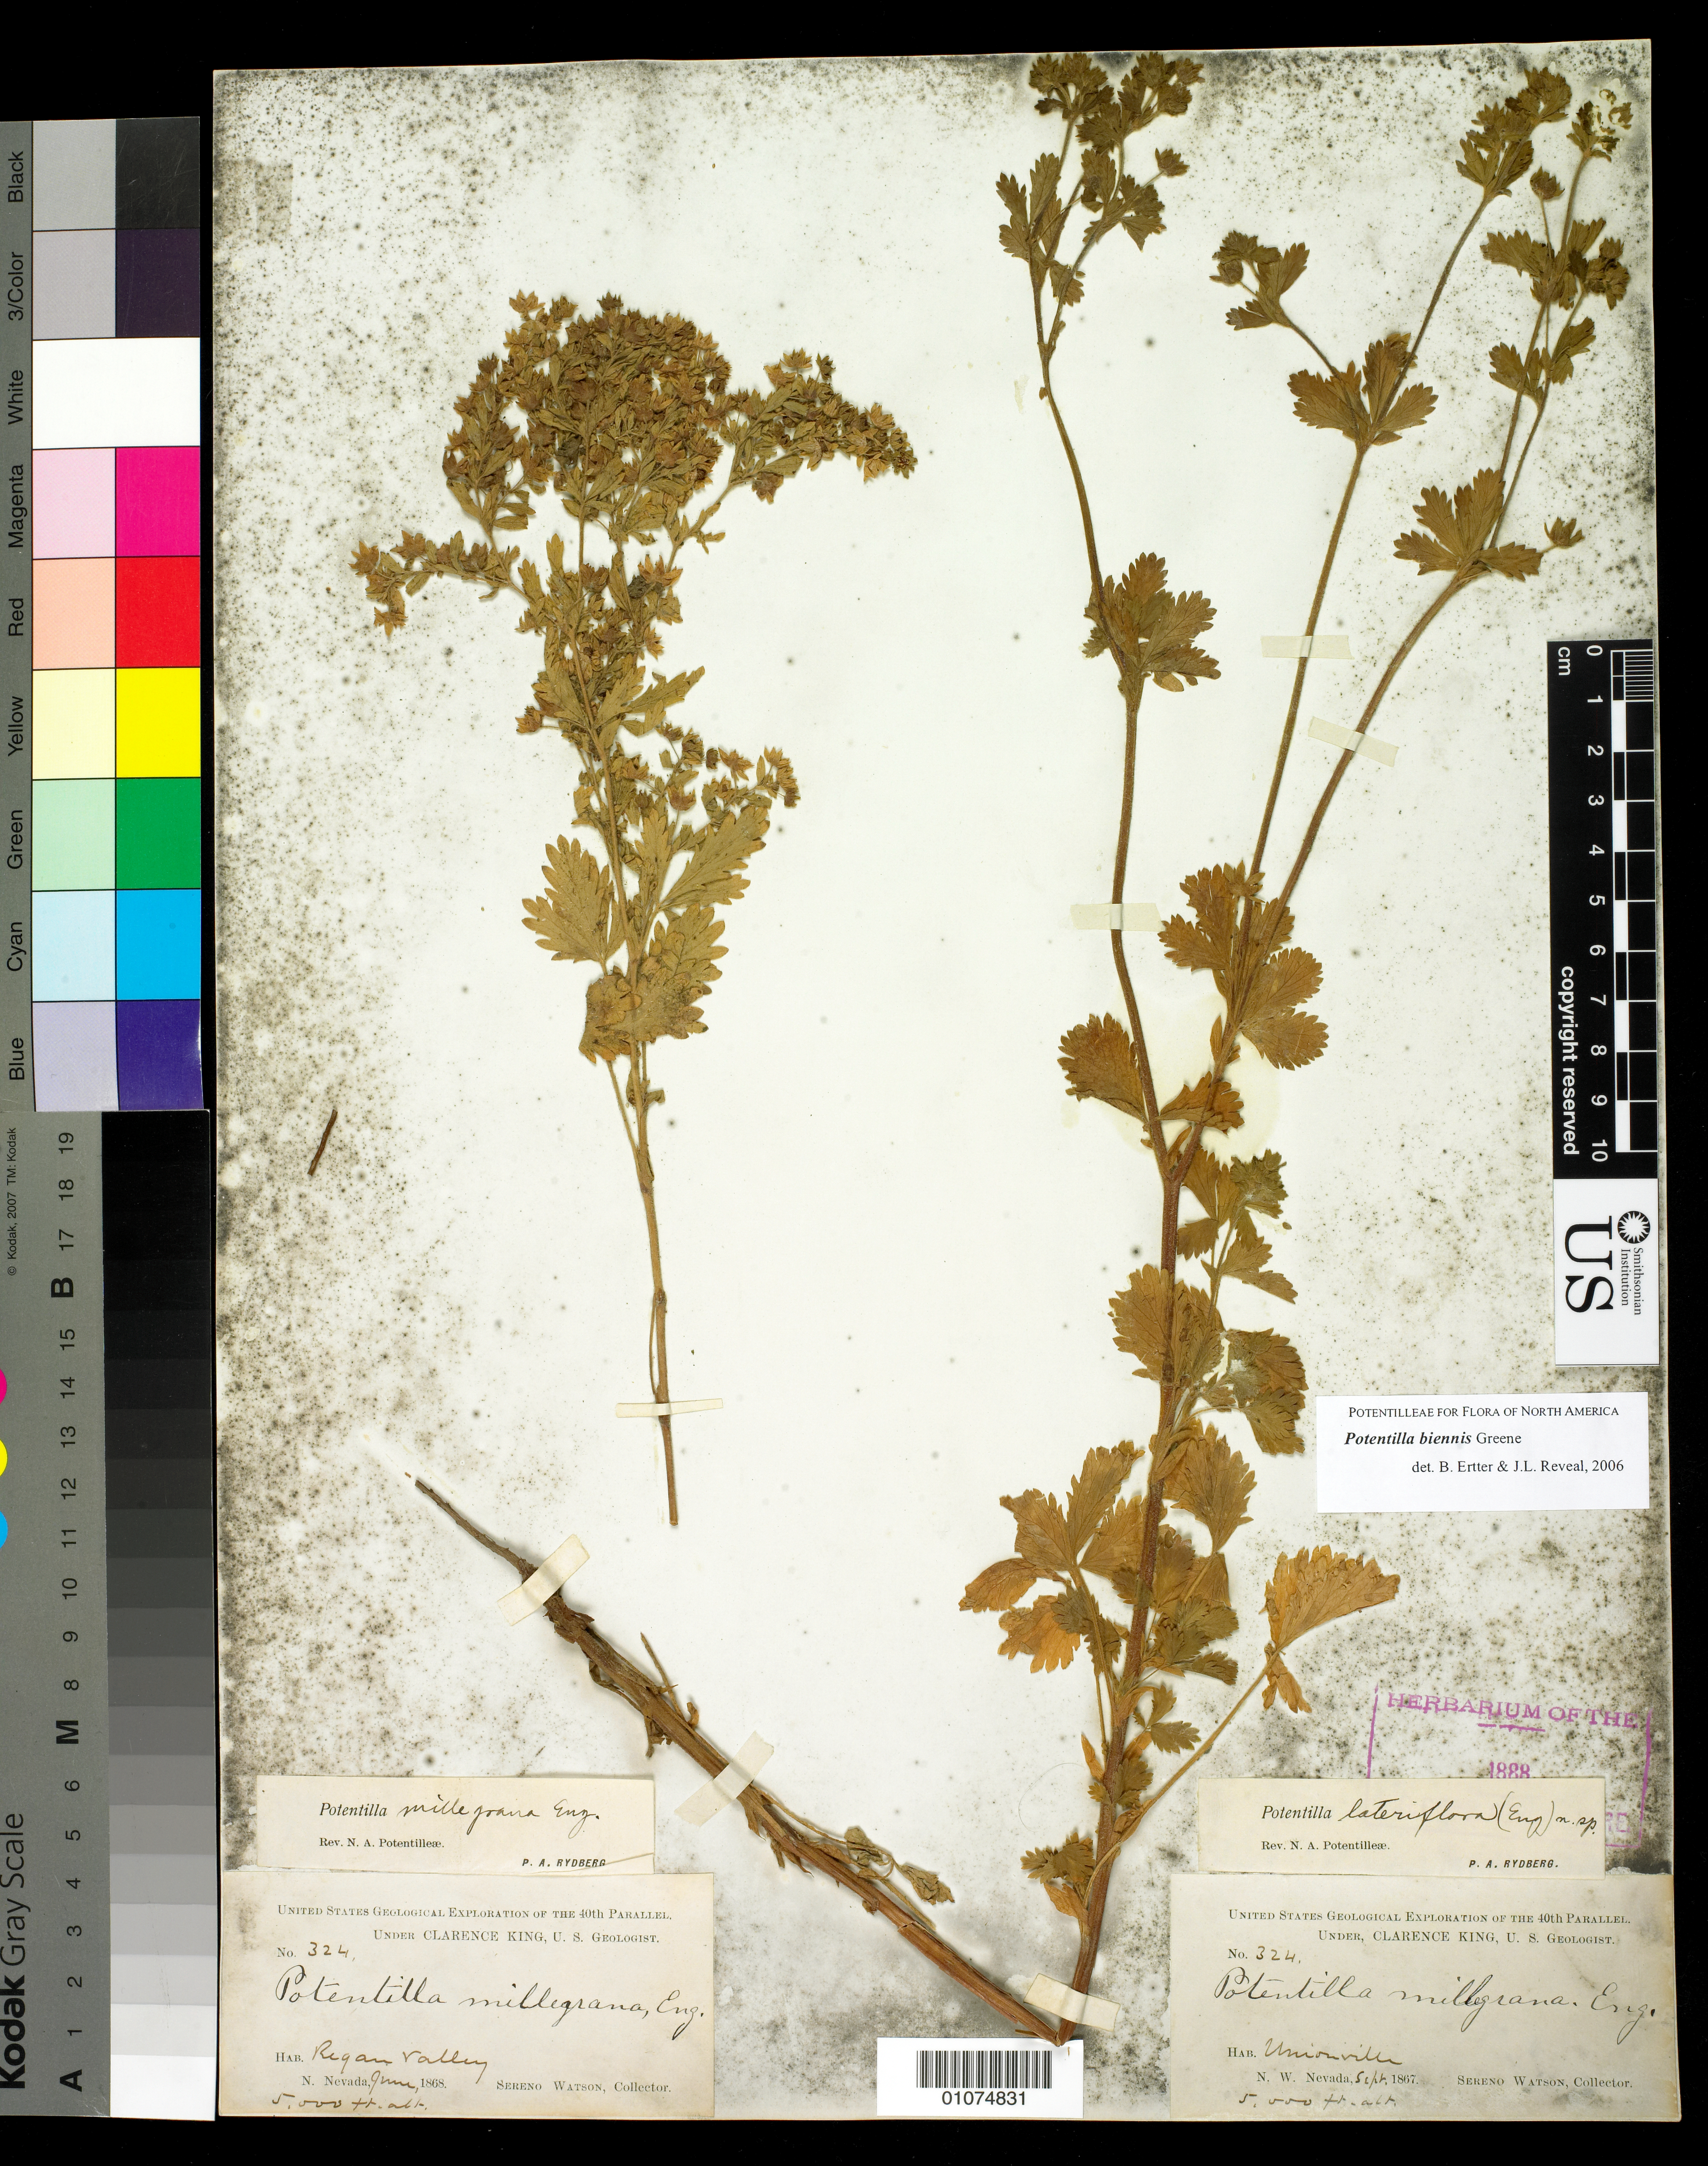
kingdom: Plantae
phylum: Tracheophyta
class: Magnoliopsida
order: Rosales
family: Rosaceae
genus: Potentilla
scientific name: Potentilla biennis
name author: Greene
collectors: S. Watson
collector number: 324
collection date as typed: Sep 1867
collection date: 1867-09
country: United States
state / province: Nevada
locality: Unionville, N.W.Nevada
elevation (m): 1524